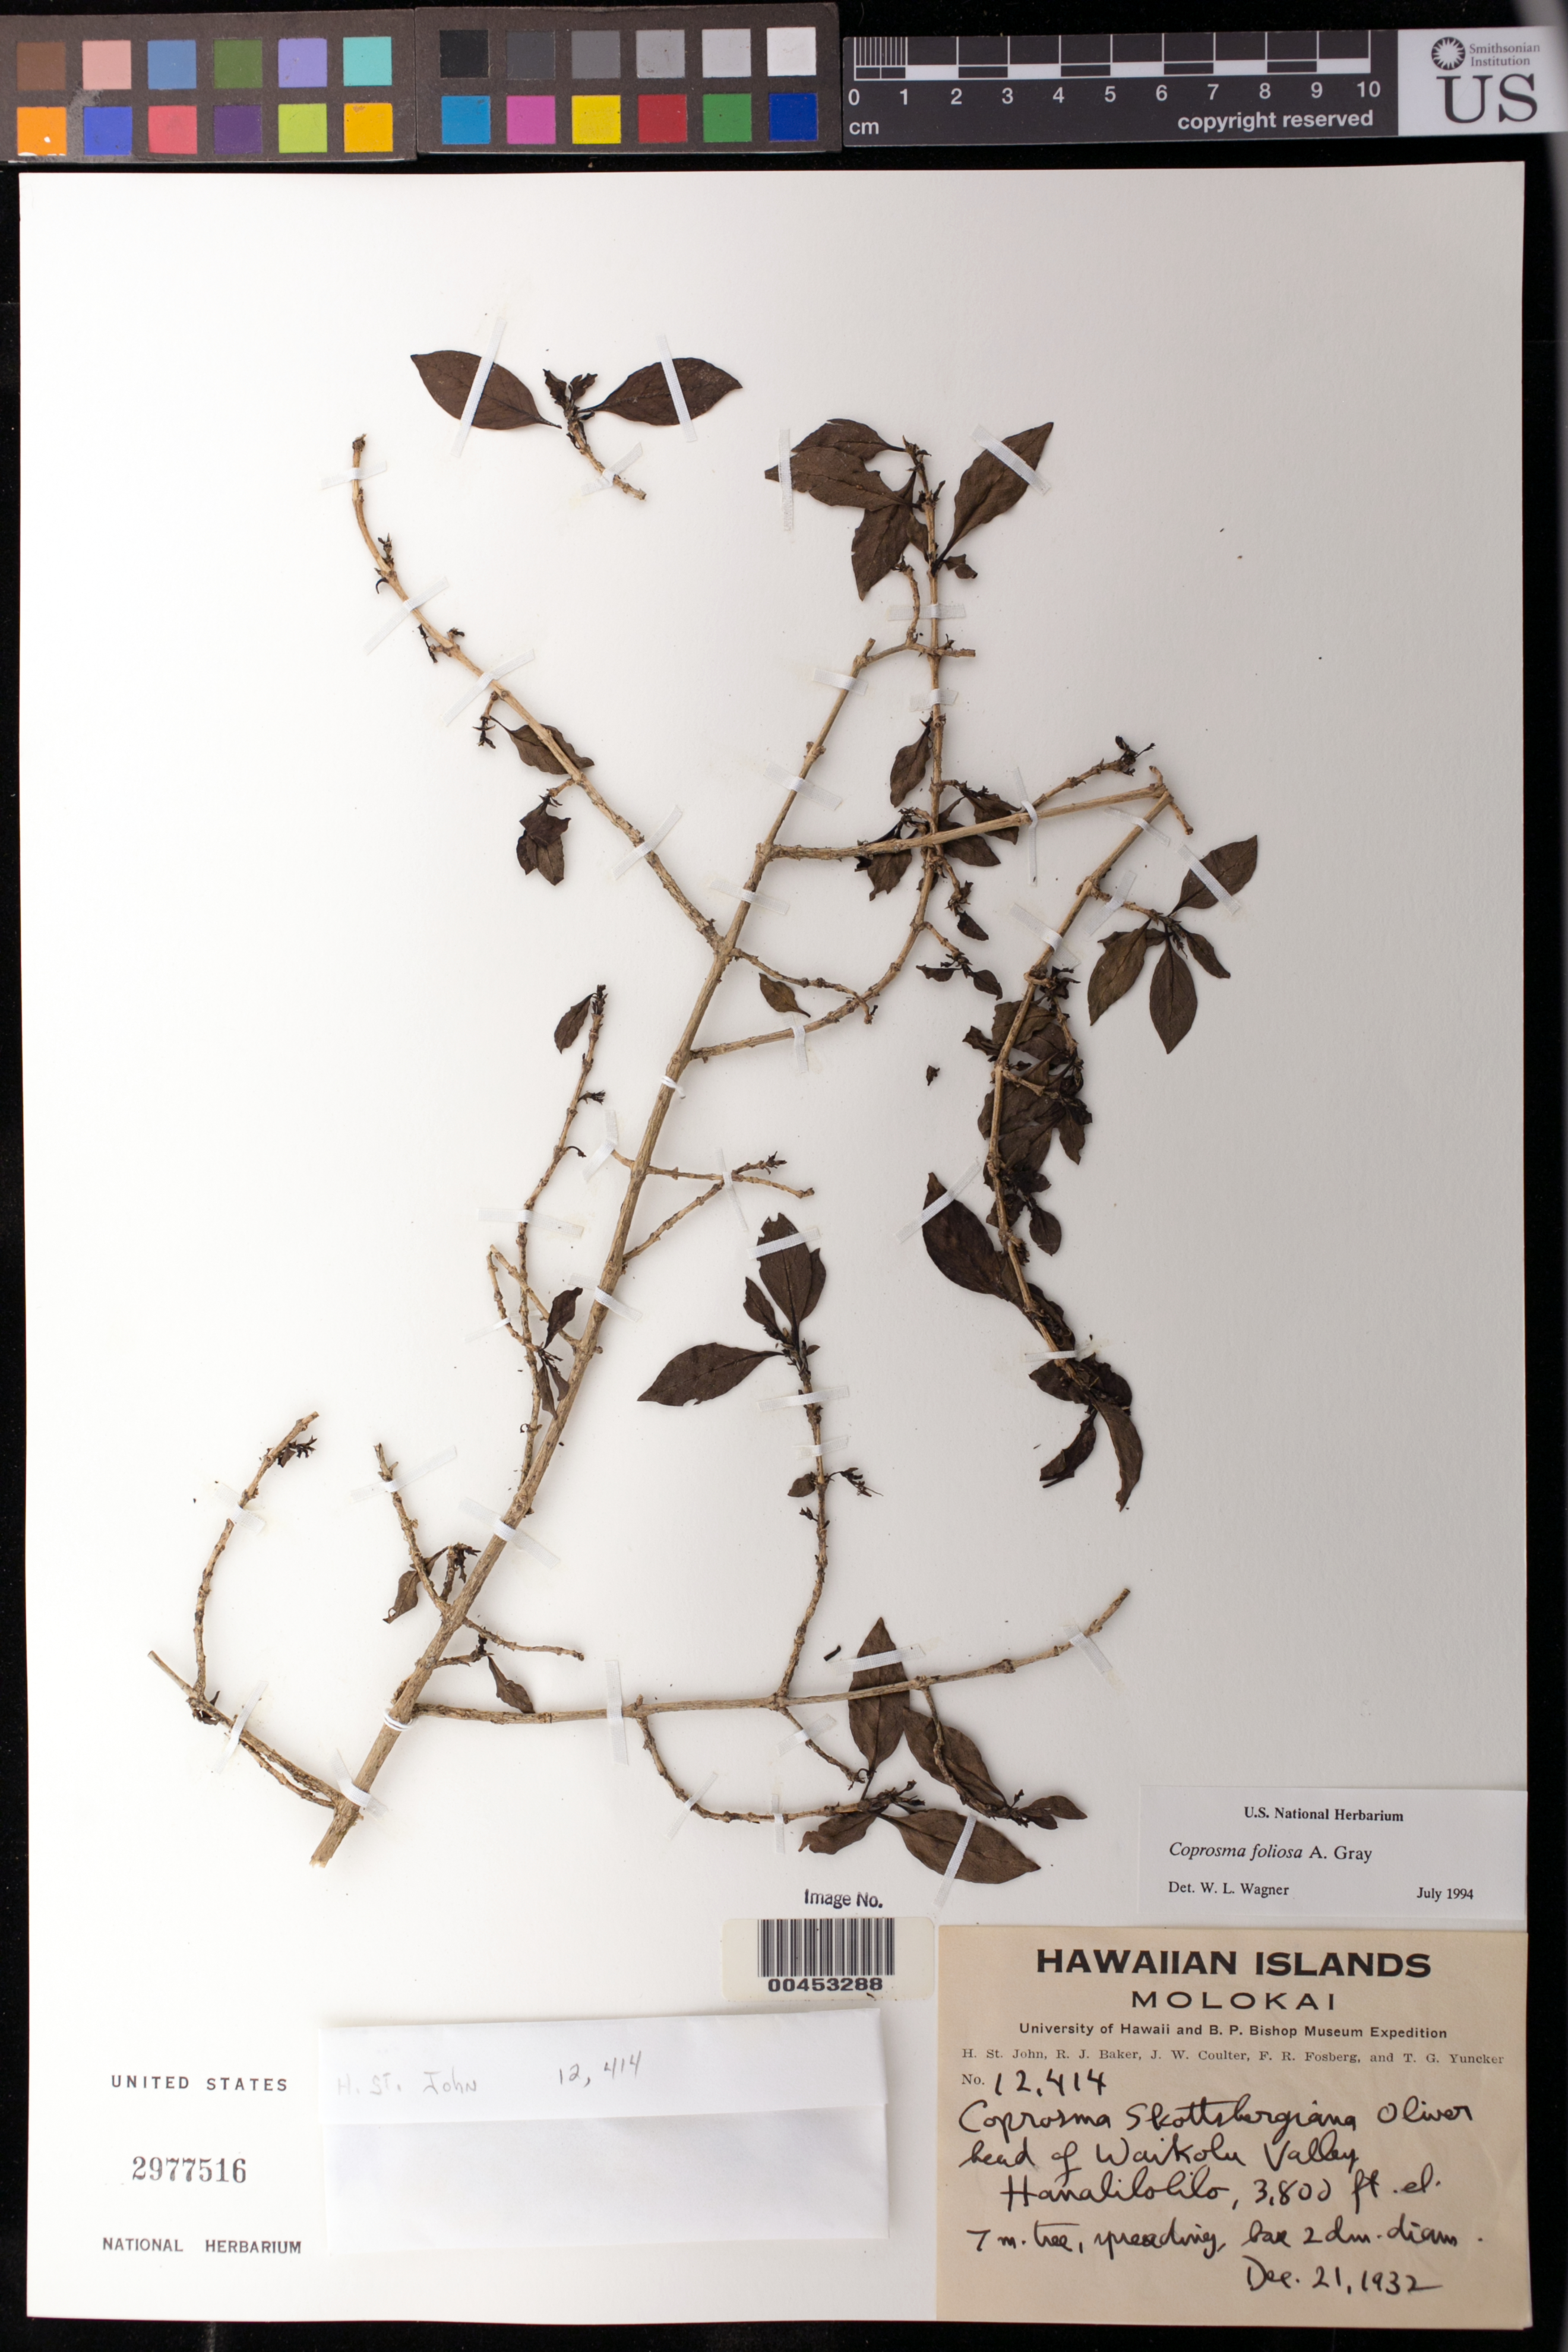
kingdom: Plantae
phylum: Tracheophyta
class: Magnoliopsida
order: Gentianales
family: Rubiaceae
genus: Coprosma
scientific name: Coprosma foliosa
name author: A. Gray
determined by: Wagner, W. L., (BOT), Smithsonian Institution - National Museum of Natural History (UNITED STATES)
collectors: H. St. John, R. J. Baker, J. W. Coulter & F. R. Fosberg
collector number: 12414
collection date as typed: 21 Dec 1932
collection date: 1932-12-21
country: United States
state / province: Hawaii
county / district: Maui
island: Moloka'i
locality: Head of Waikolu Valley, Hanalilolilo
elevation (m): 1158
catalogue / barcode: US 2977516